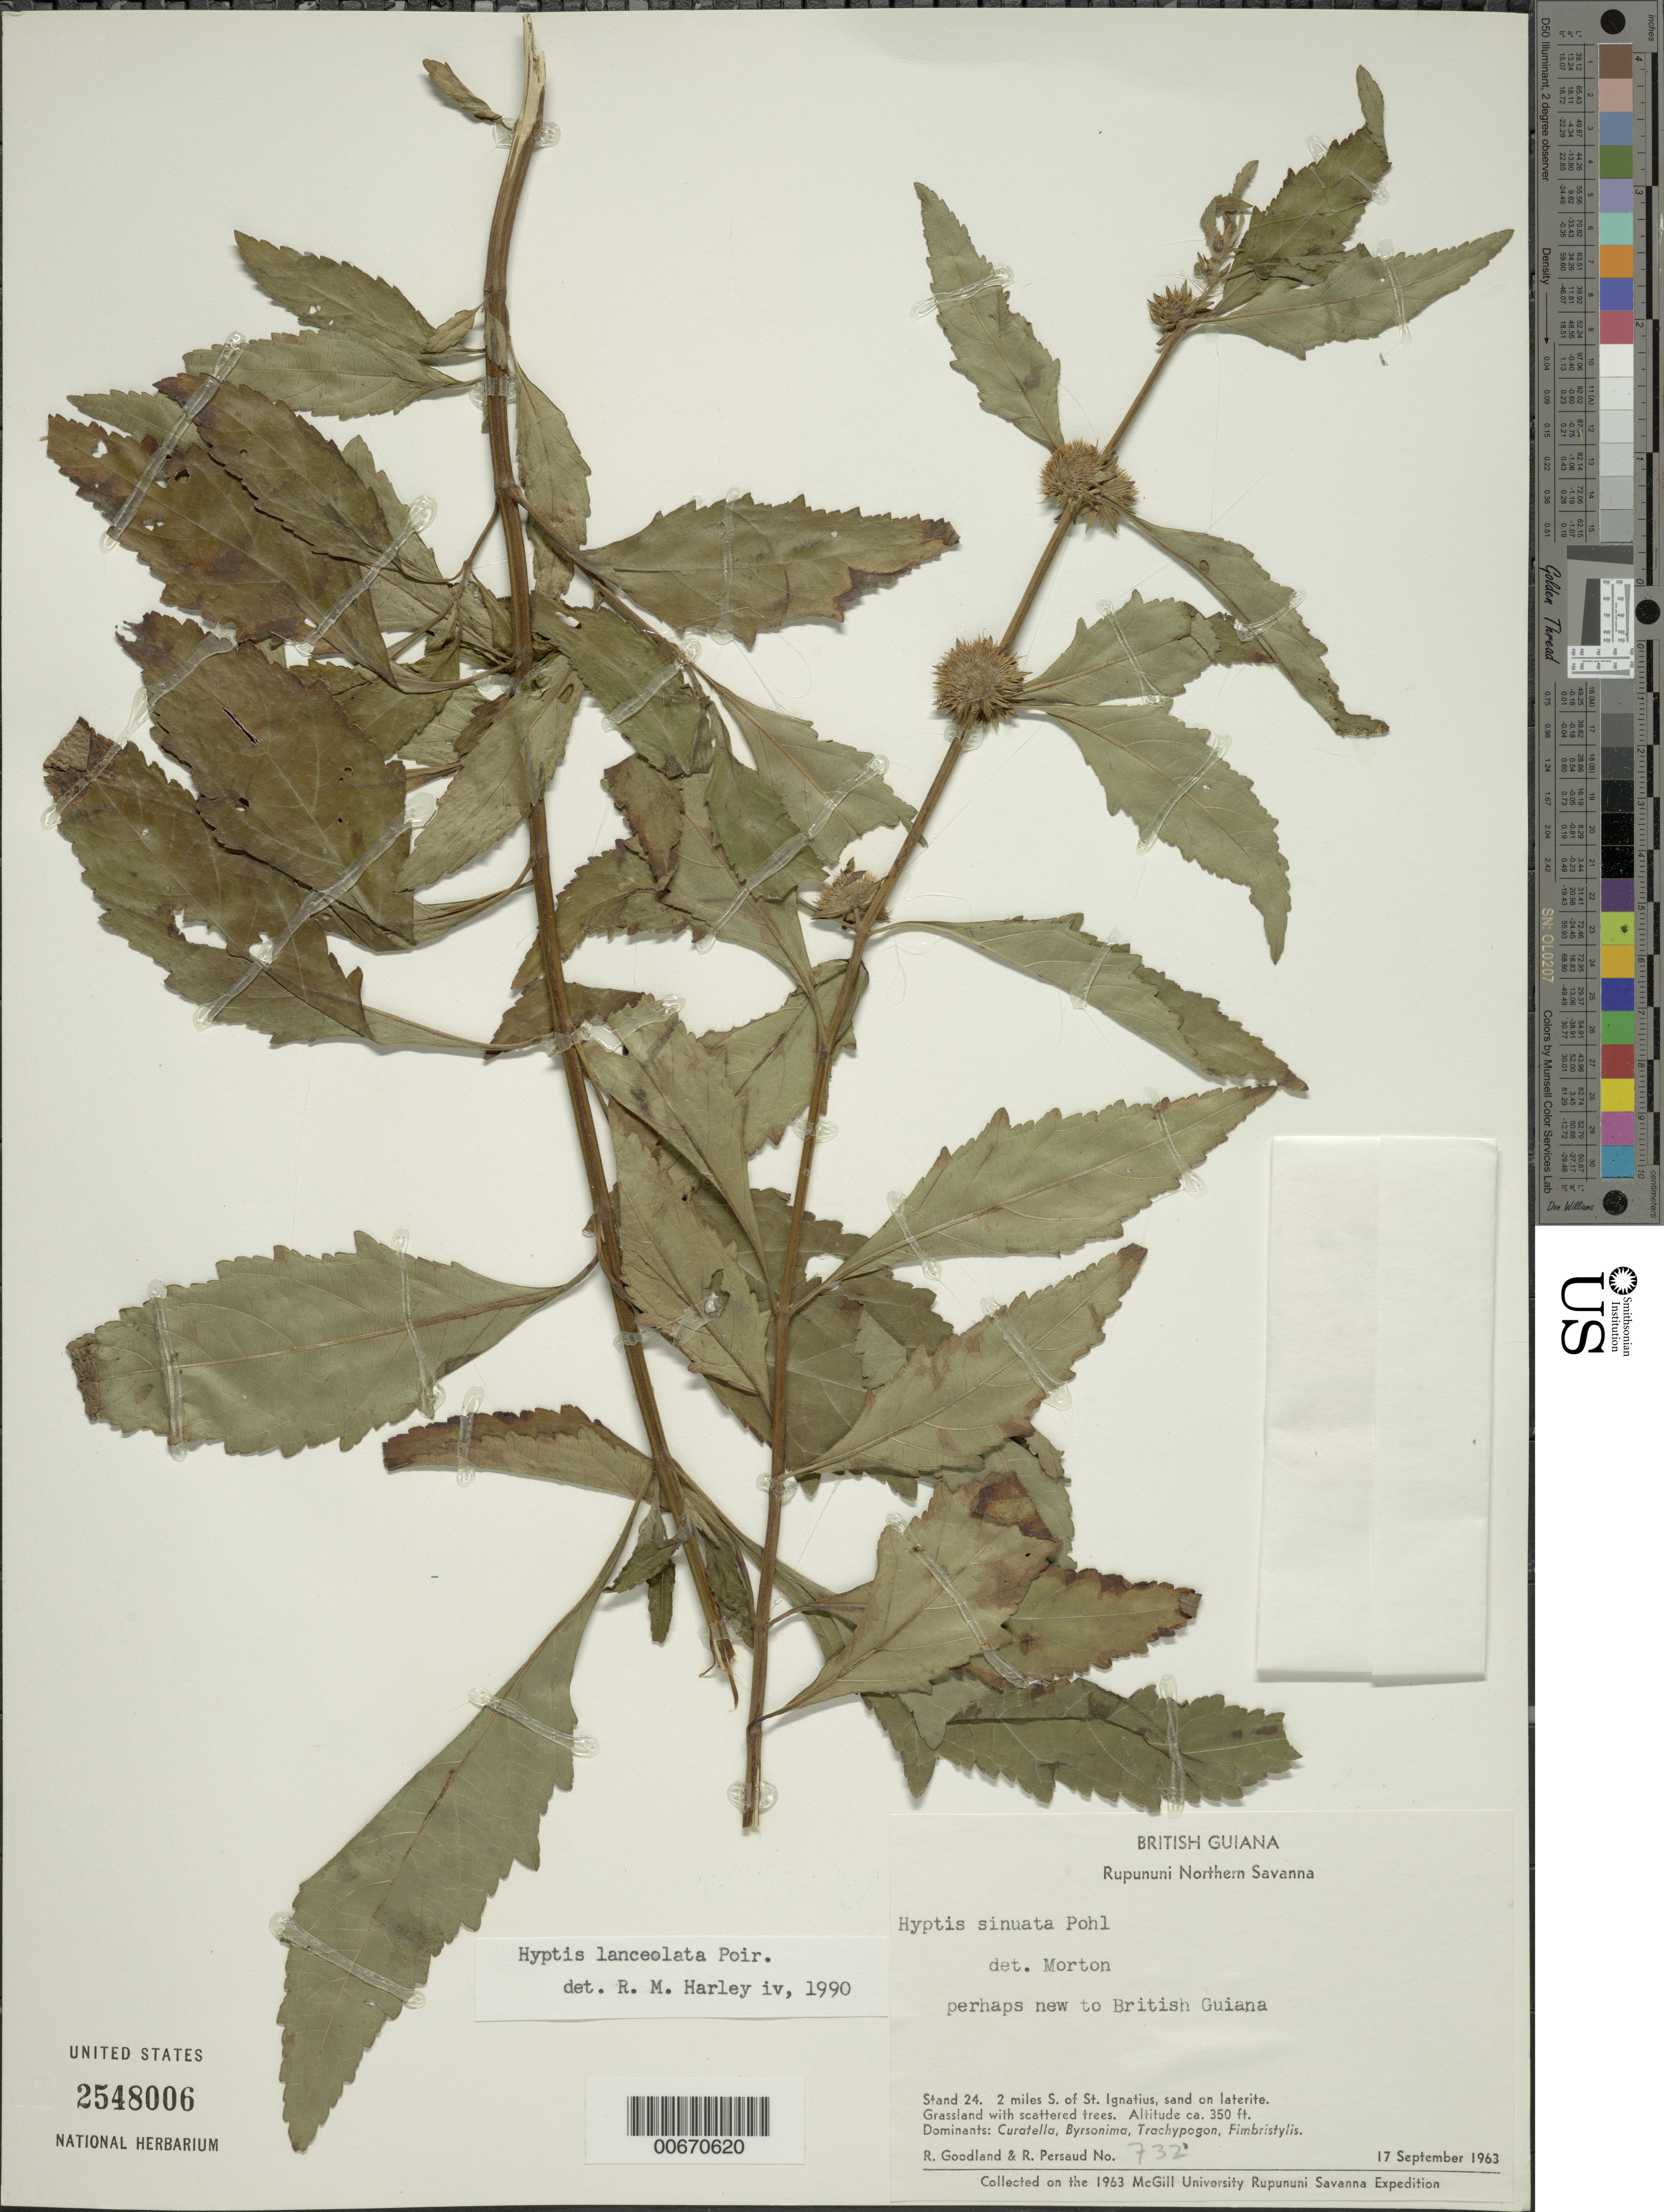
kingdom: Plantae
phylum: Tracheophyta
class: Magnoliopsida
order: Lamiales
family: Lamiaceae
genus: Hyptis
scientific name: Hyptis lanceolata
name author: Poir.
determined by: Harley, R. M.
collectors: R. Goodland & R. Persaud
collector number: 732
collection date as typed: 17-Sep-63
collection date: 1963-09-17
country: Guyana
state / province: U. Takutu-U. Essequibo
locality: Rupununi Northern Savanna, St. Ignatius, 2 mi. S of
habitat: Sand on laterite. Grassland with scattered trees. Dominants: Curatella, Byrsonima, Trachypogon, Fimbristylis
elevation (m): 107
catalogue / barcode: US 2548006